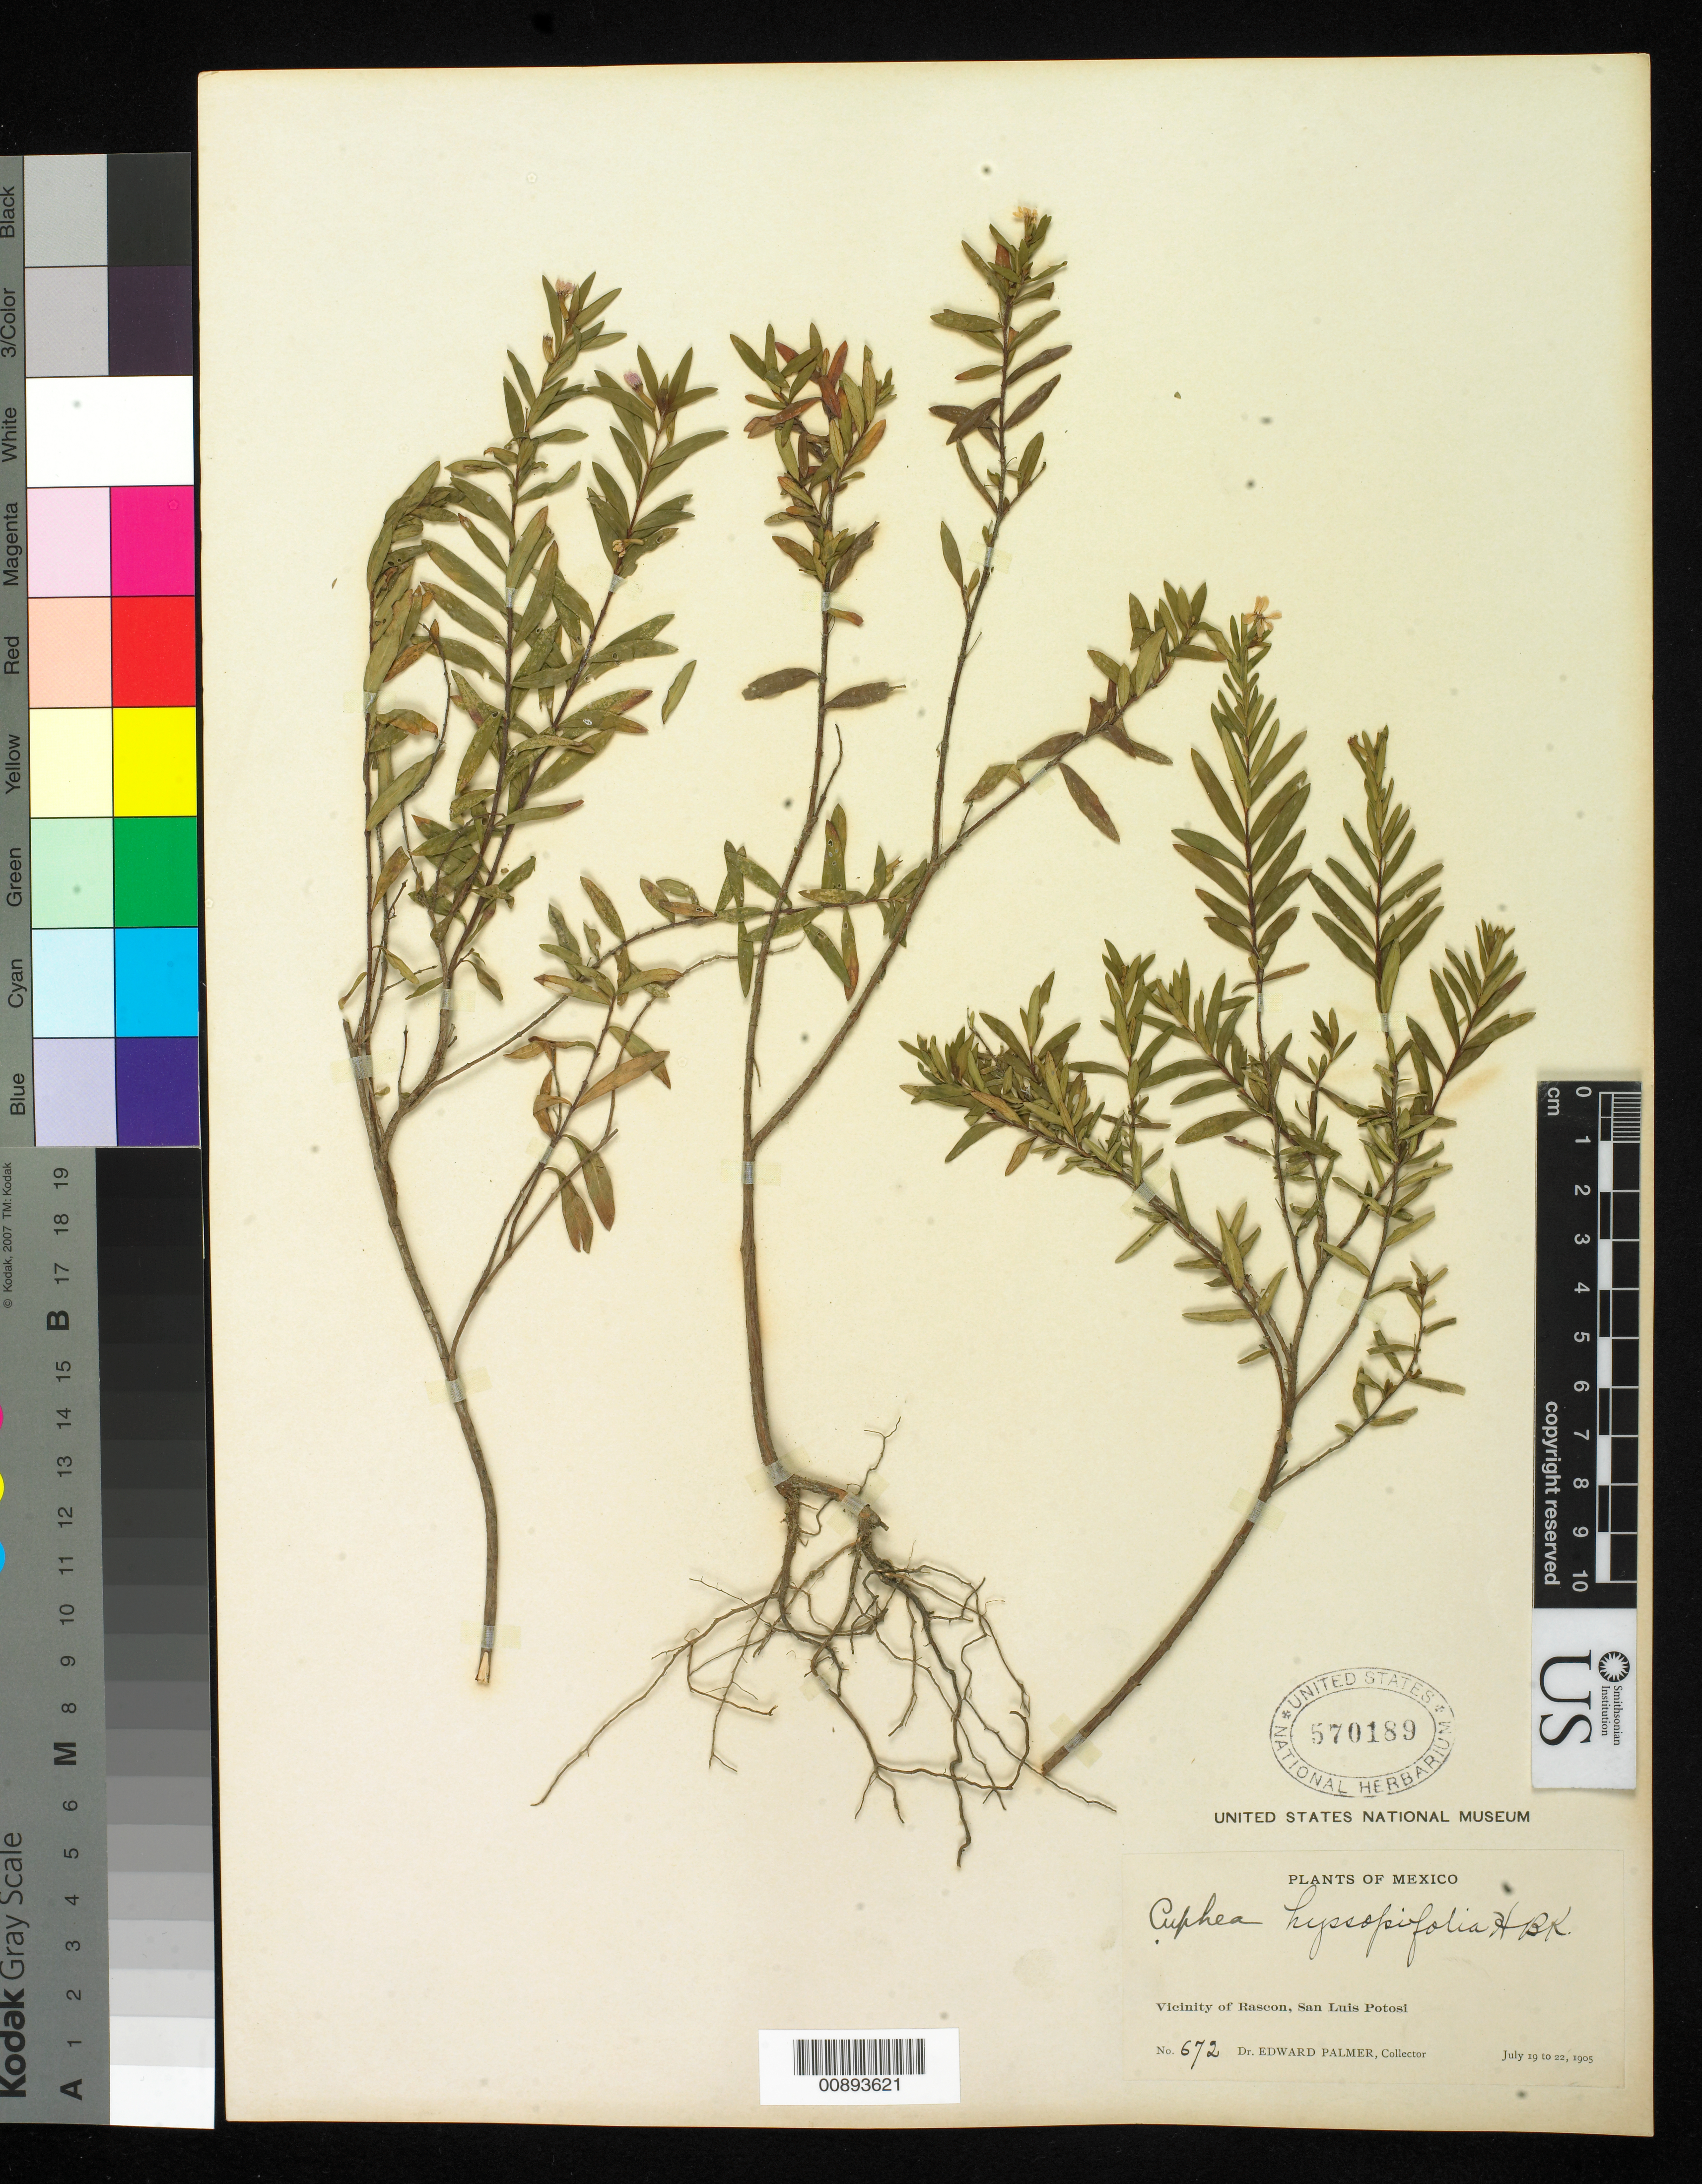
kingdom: Plantae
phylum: Tracheophyta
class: Magnoliopsida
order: Myrtales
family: Lythraceae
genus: Cuphea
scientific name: Cuphea hyssopifolia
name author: Kunth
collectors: E. Palmer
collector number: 672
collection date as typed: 19 Jul 1905 to 22 Jul 1905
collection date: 1905-07-19/1905-07-22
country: Mexico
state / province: San Luis Potosí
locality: Vicinity of Rascon, San Luis Potosí.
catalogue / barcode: US 570189